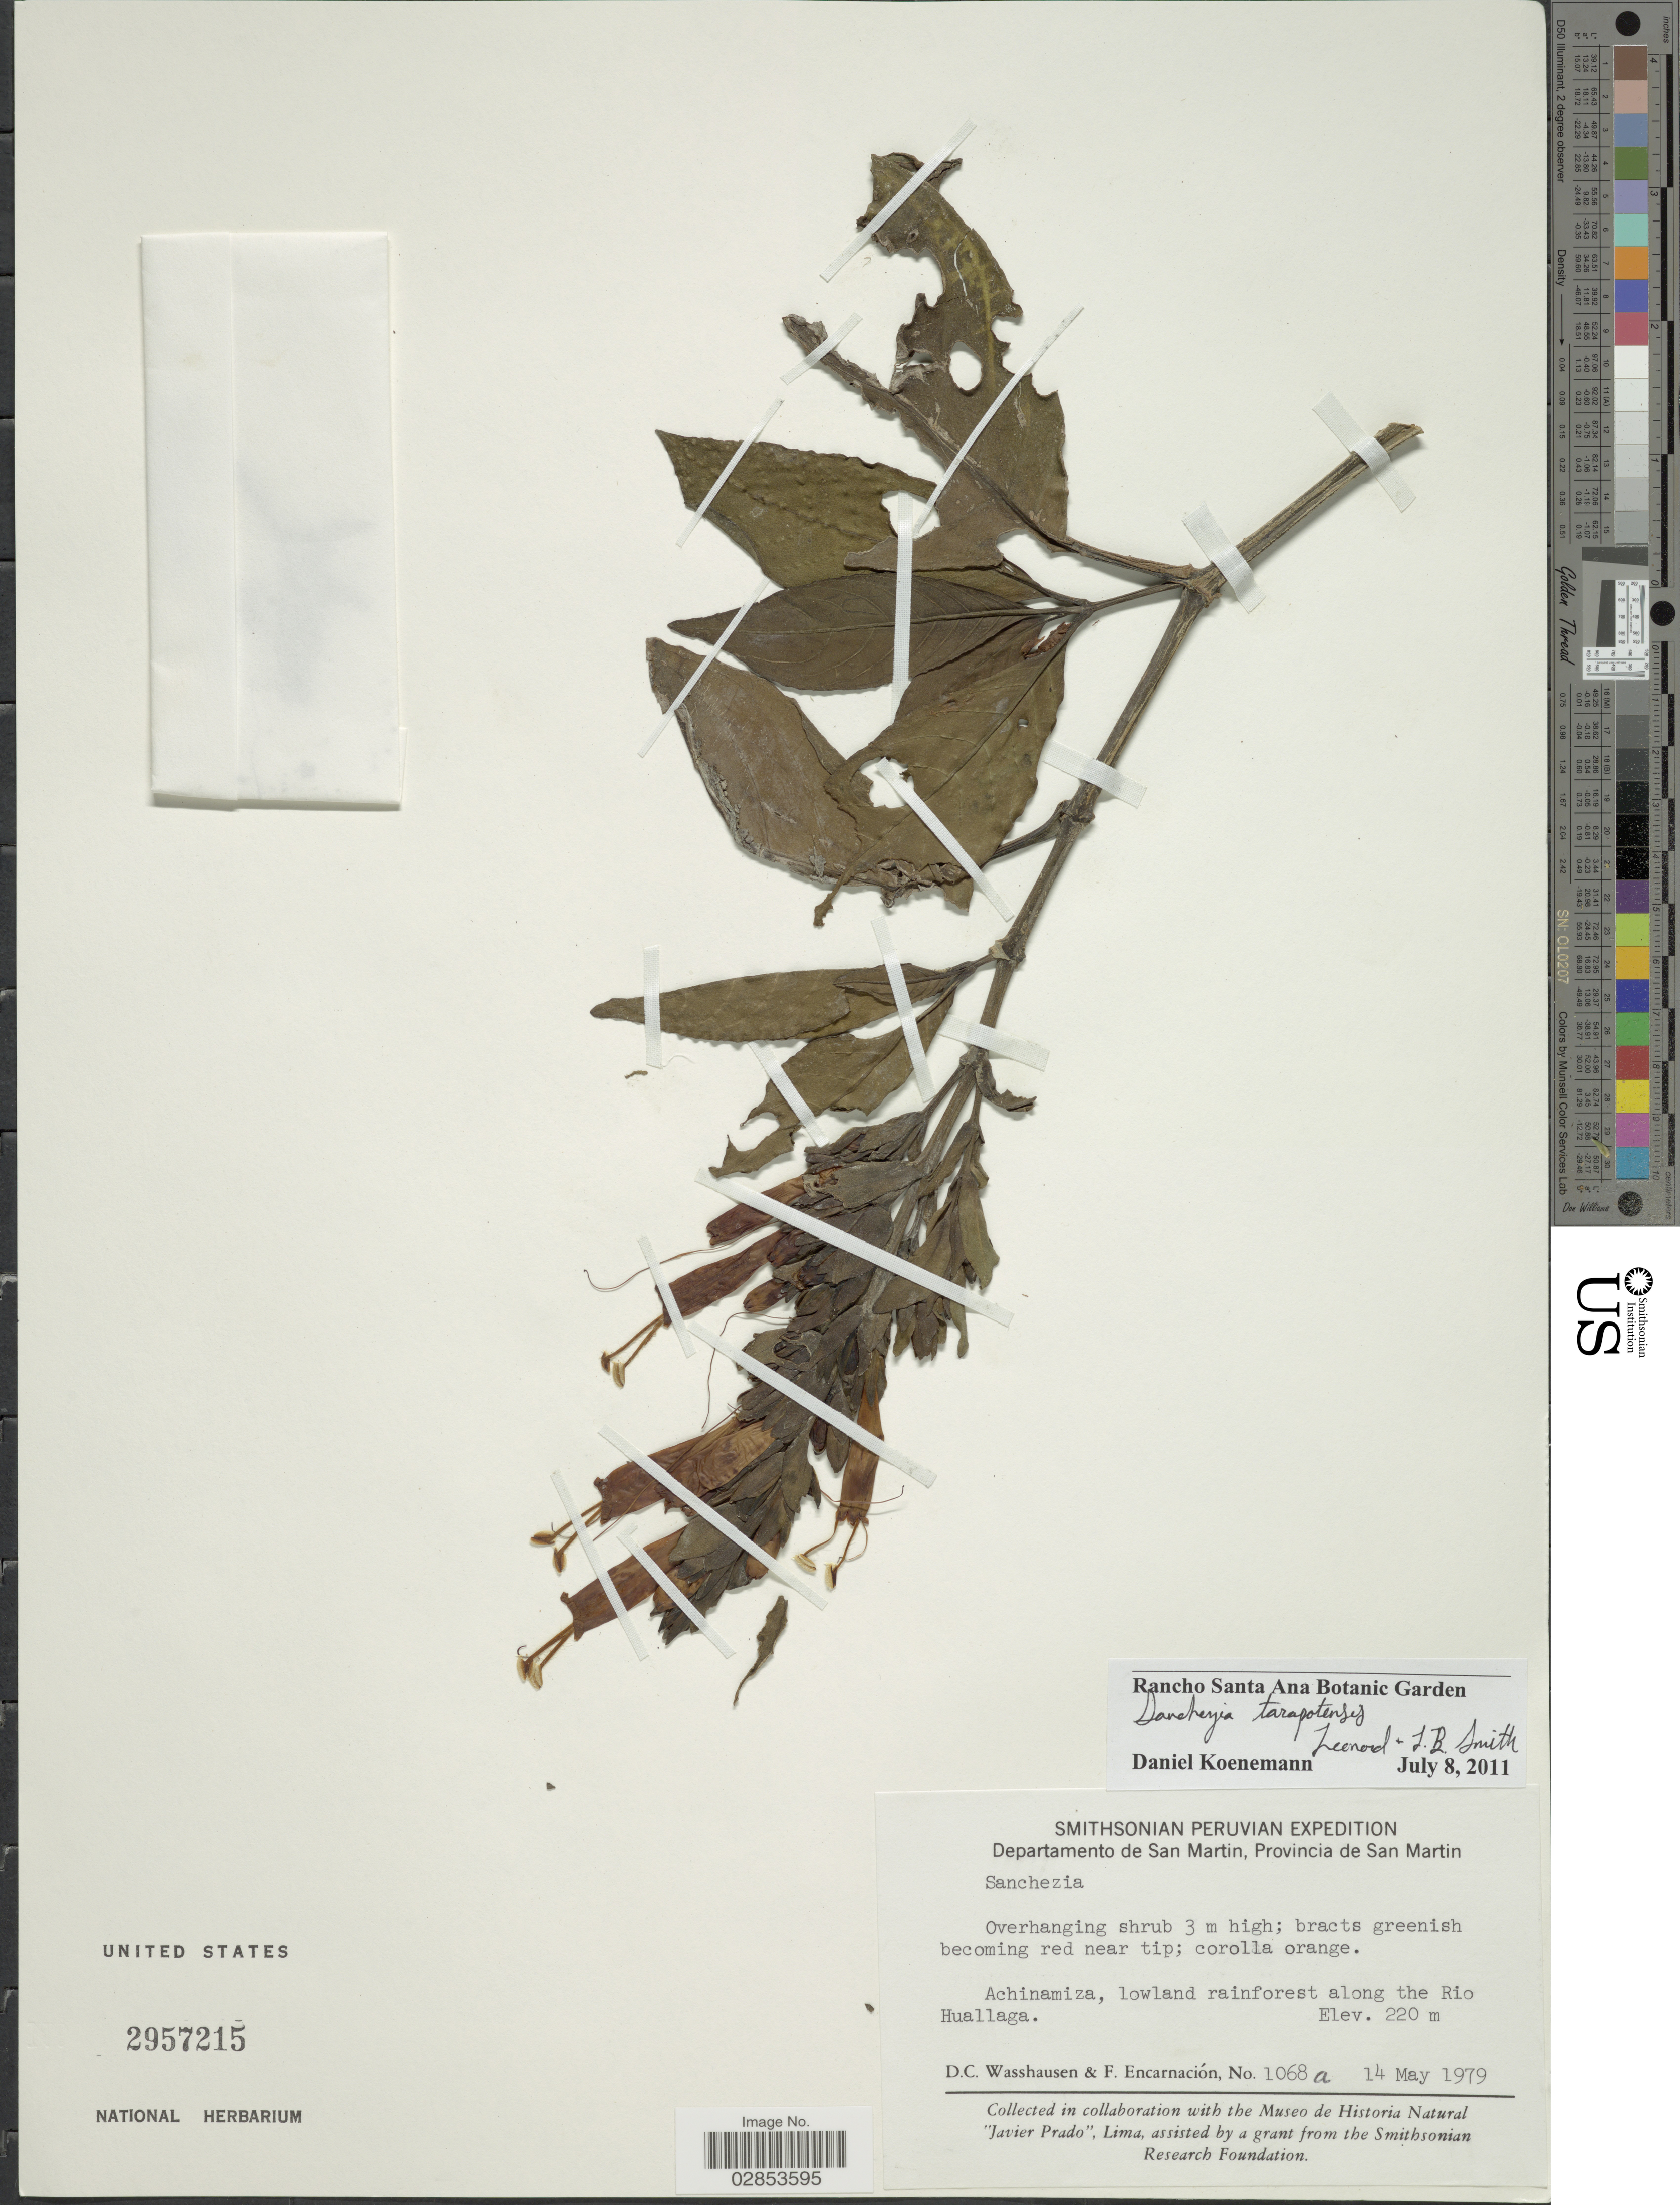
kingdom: Plantae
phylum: Tracheophyta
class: Magnoliopsida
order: Lamiales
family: Acanthaceae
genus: Sanchezia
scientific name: Sanchezia tarapotensis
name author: Leonard & L.B. Sm.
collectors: D. C. Wasshausen & F. Encarnación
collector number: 1068a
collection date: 1979-05-14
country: Peru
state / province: San Martín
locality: Departamento de San Martin, Provincia de San Martin. Achinamiza, lowland rainforest along the Rio Huallaga.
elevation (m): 220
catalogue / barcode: US 2957215